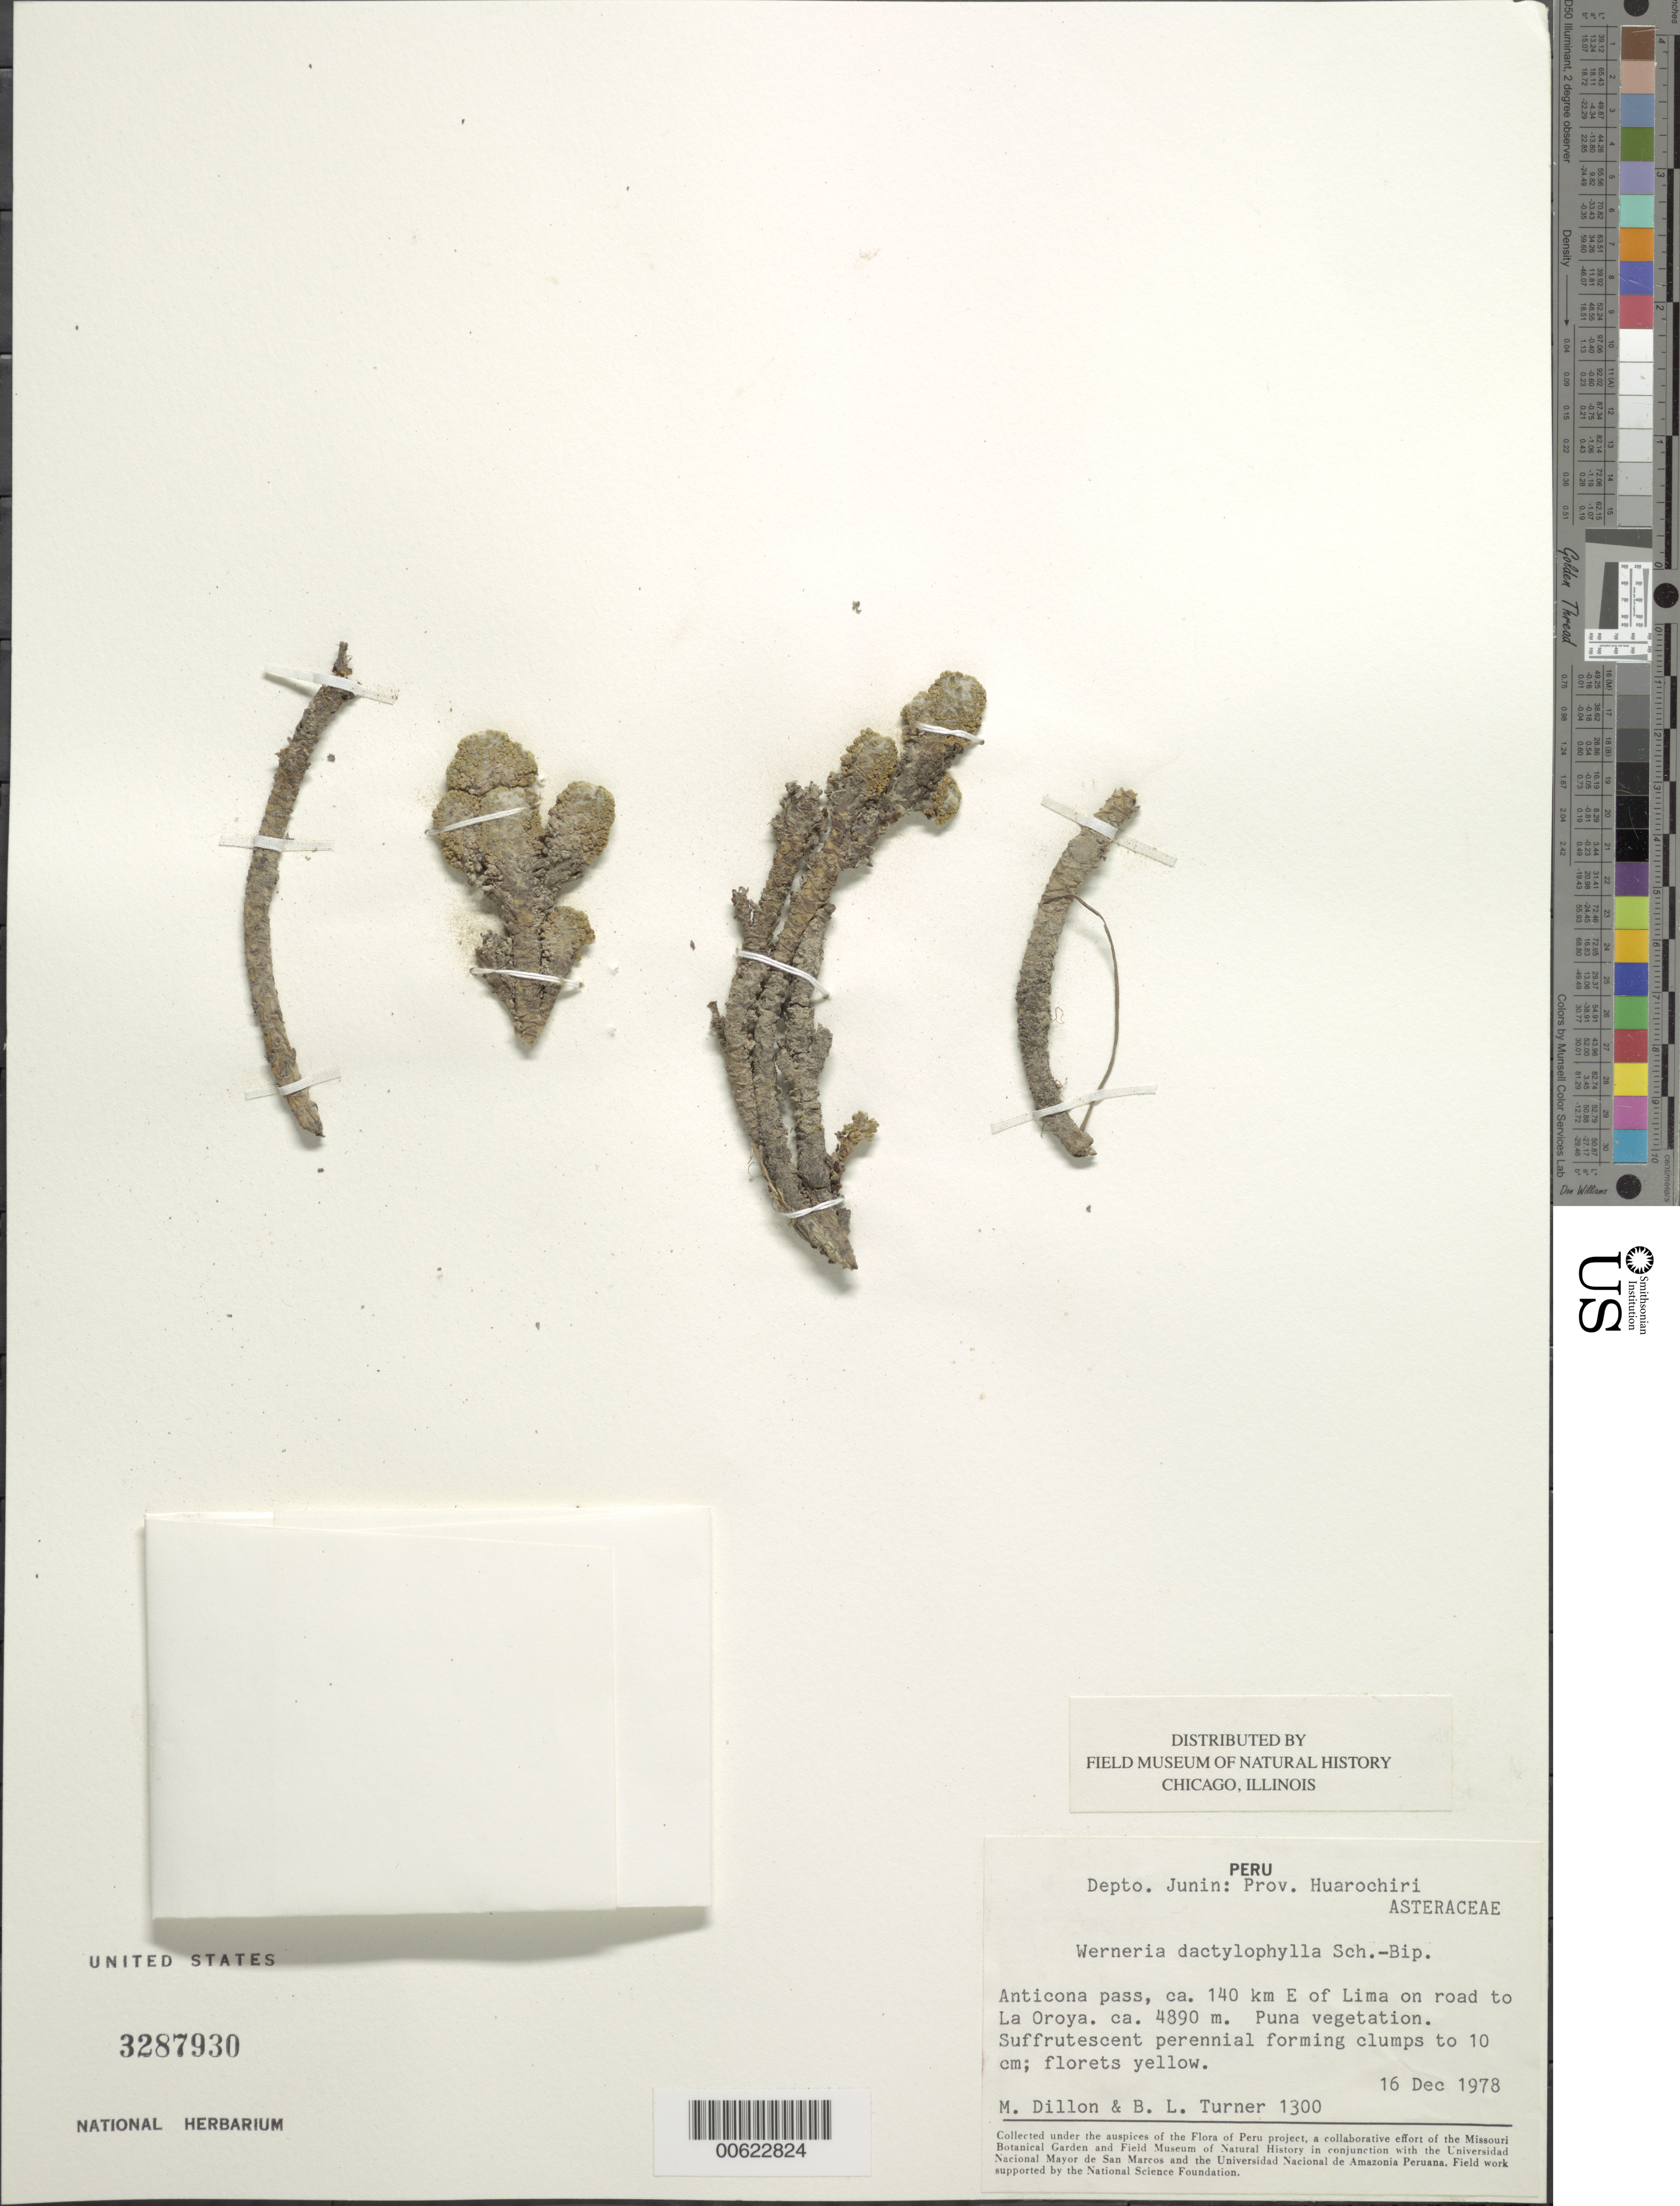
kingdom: Plantae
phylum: Tracheophyta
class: Magnoliopsida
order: Asterales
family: Asteraceae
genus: Xenophyllum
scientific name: Xenophyllum dactylophyllum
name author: (Sch. Bip.) V.A. Funk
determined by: Funk, Vicki A., (BOT), Smithsonian Institution - National Museum of Natural History (UNITED STATES)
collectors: M. O. Dillon & B. L. Turner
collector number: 1300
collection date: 1978-12-16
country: Peru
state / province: Junín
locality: Prov. Huarochira, Anticona pass, ca. 140 km E of Lima on road to La Oroya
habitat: Puna vegetation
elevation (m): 4890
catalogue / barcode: US 3287930